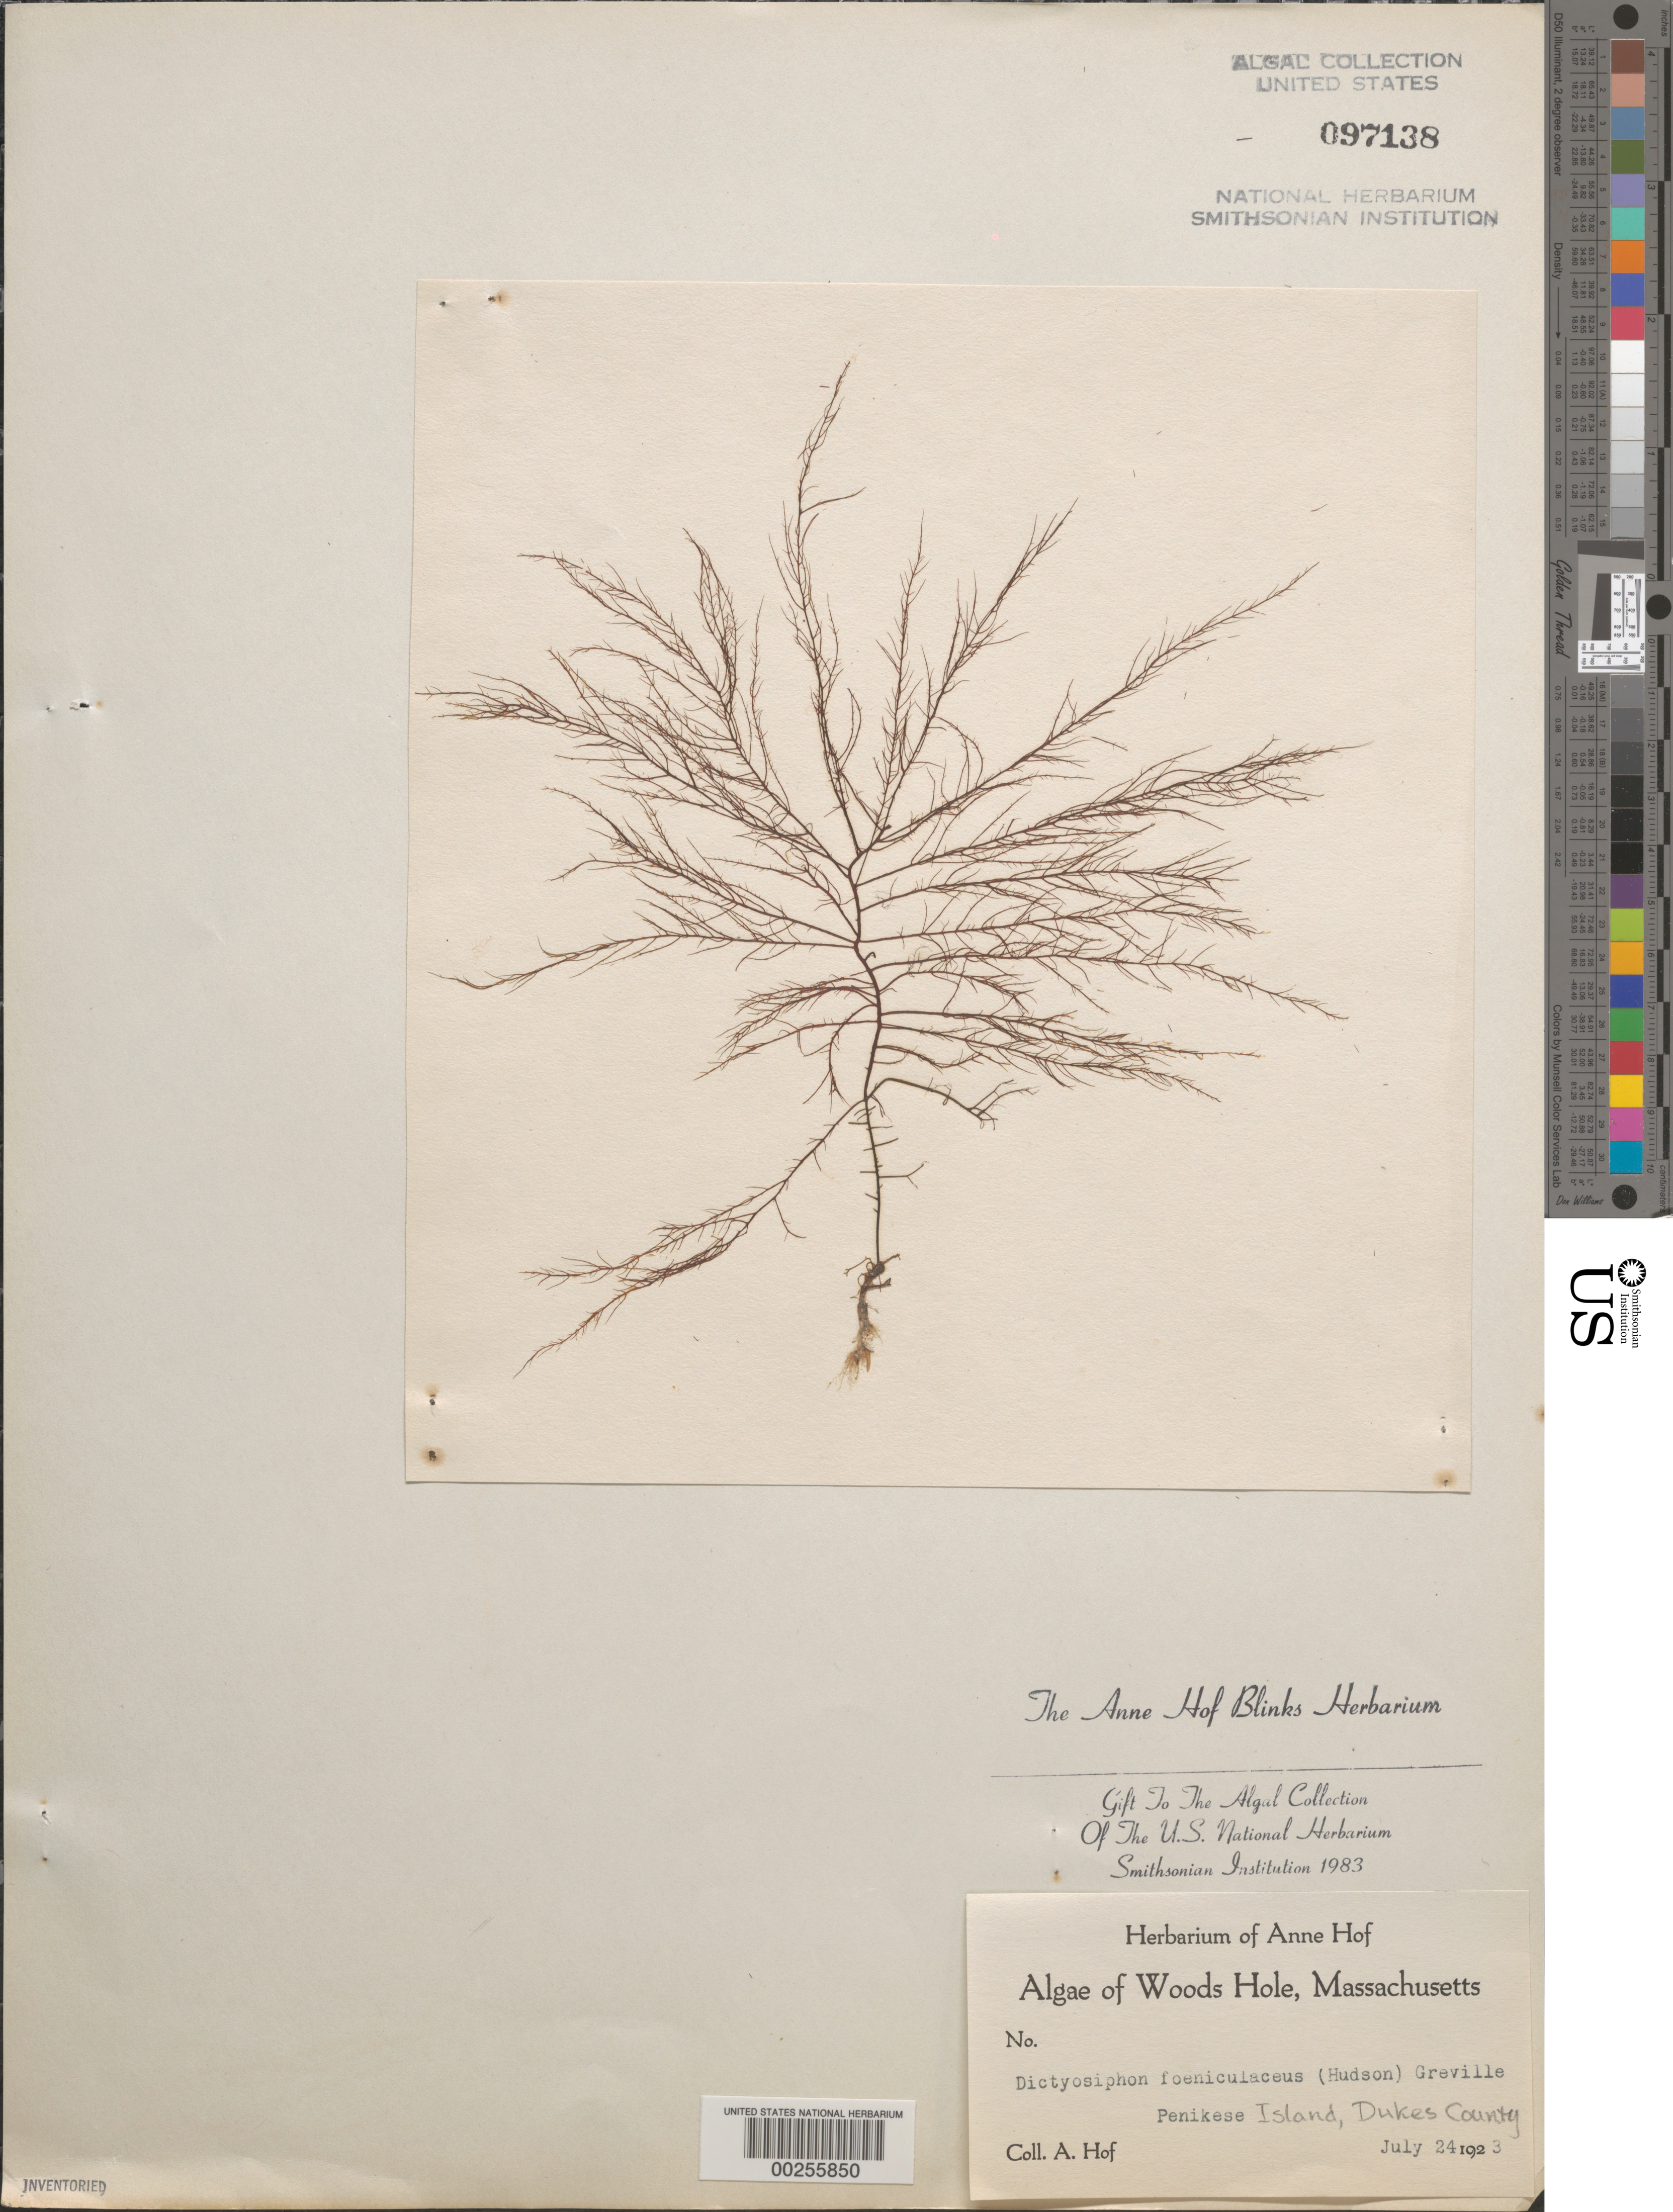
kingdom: Chromista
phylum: Ochrophyta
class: Phaeophyceae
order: Dictyosiphonales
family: Dictyosiphonaceae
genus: Dictyosiphon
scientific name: Dictyosiphon foeniculaceus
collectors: A. Blinks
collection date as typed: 24 Jul 1923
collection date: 1923-07-24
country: United States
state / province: Massachusetts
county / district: Dukes County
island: Penikese Island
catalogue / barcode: US 97138